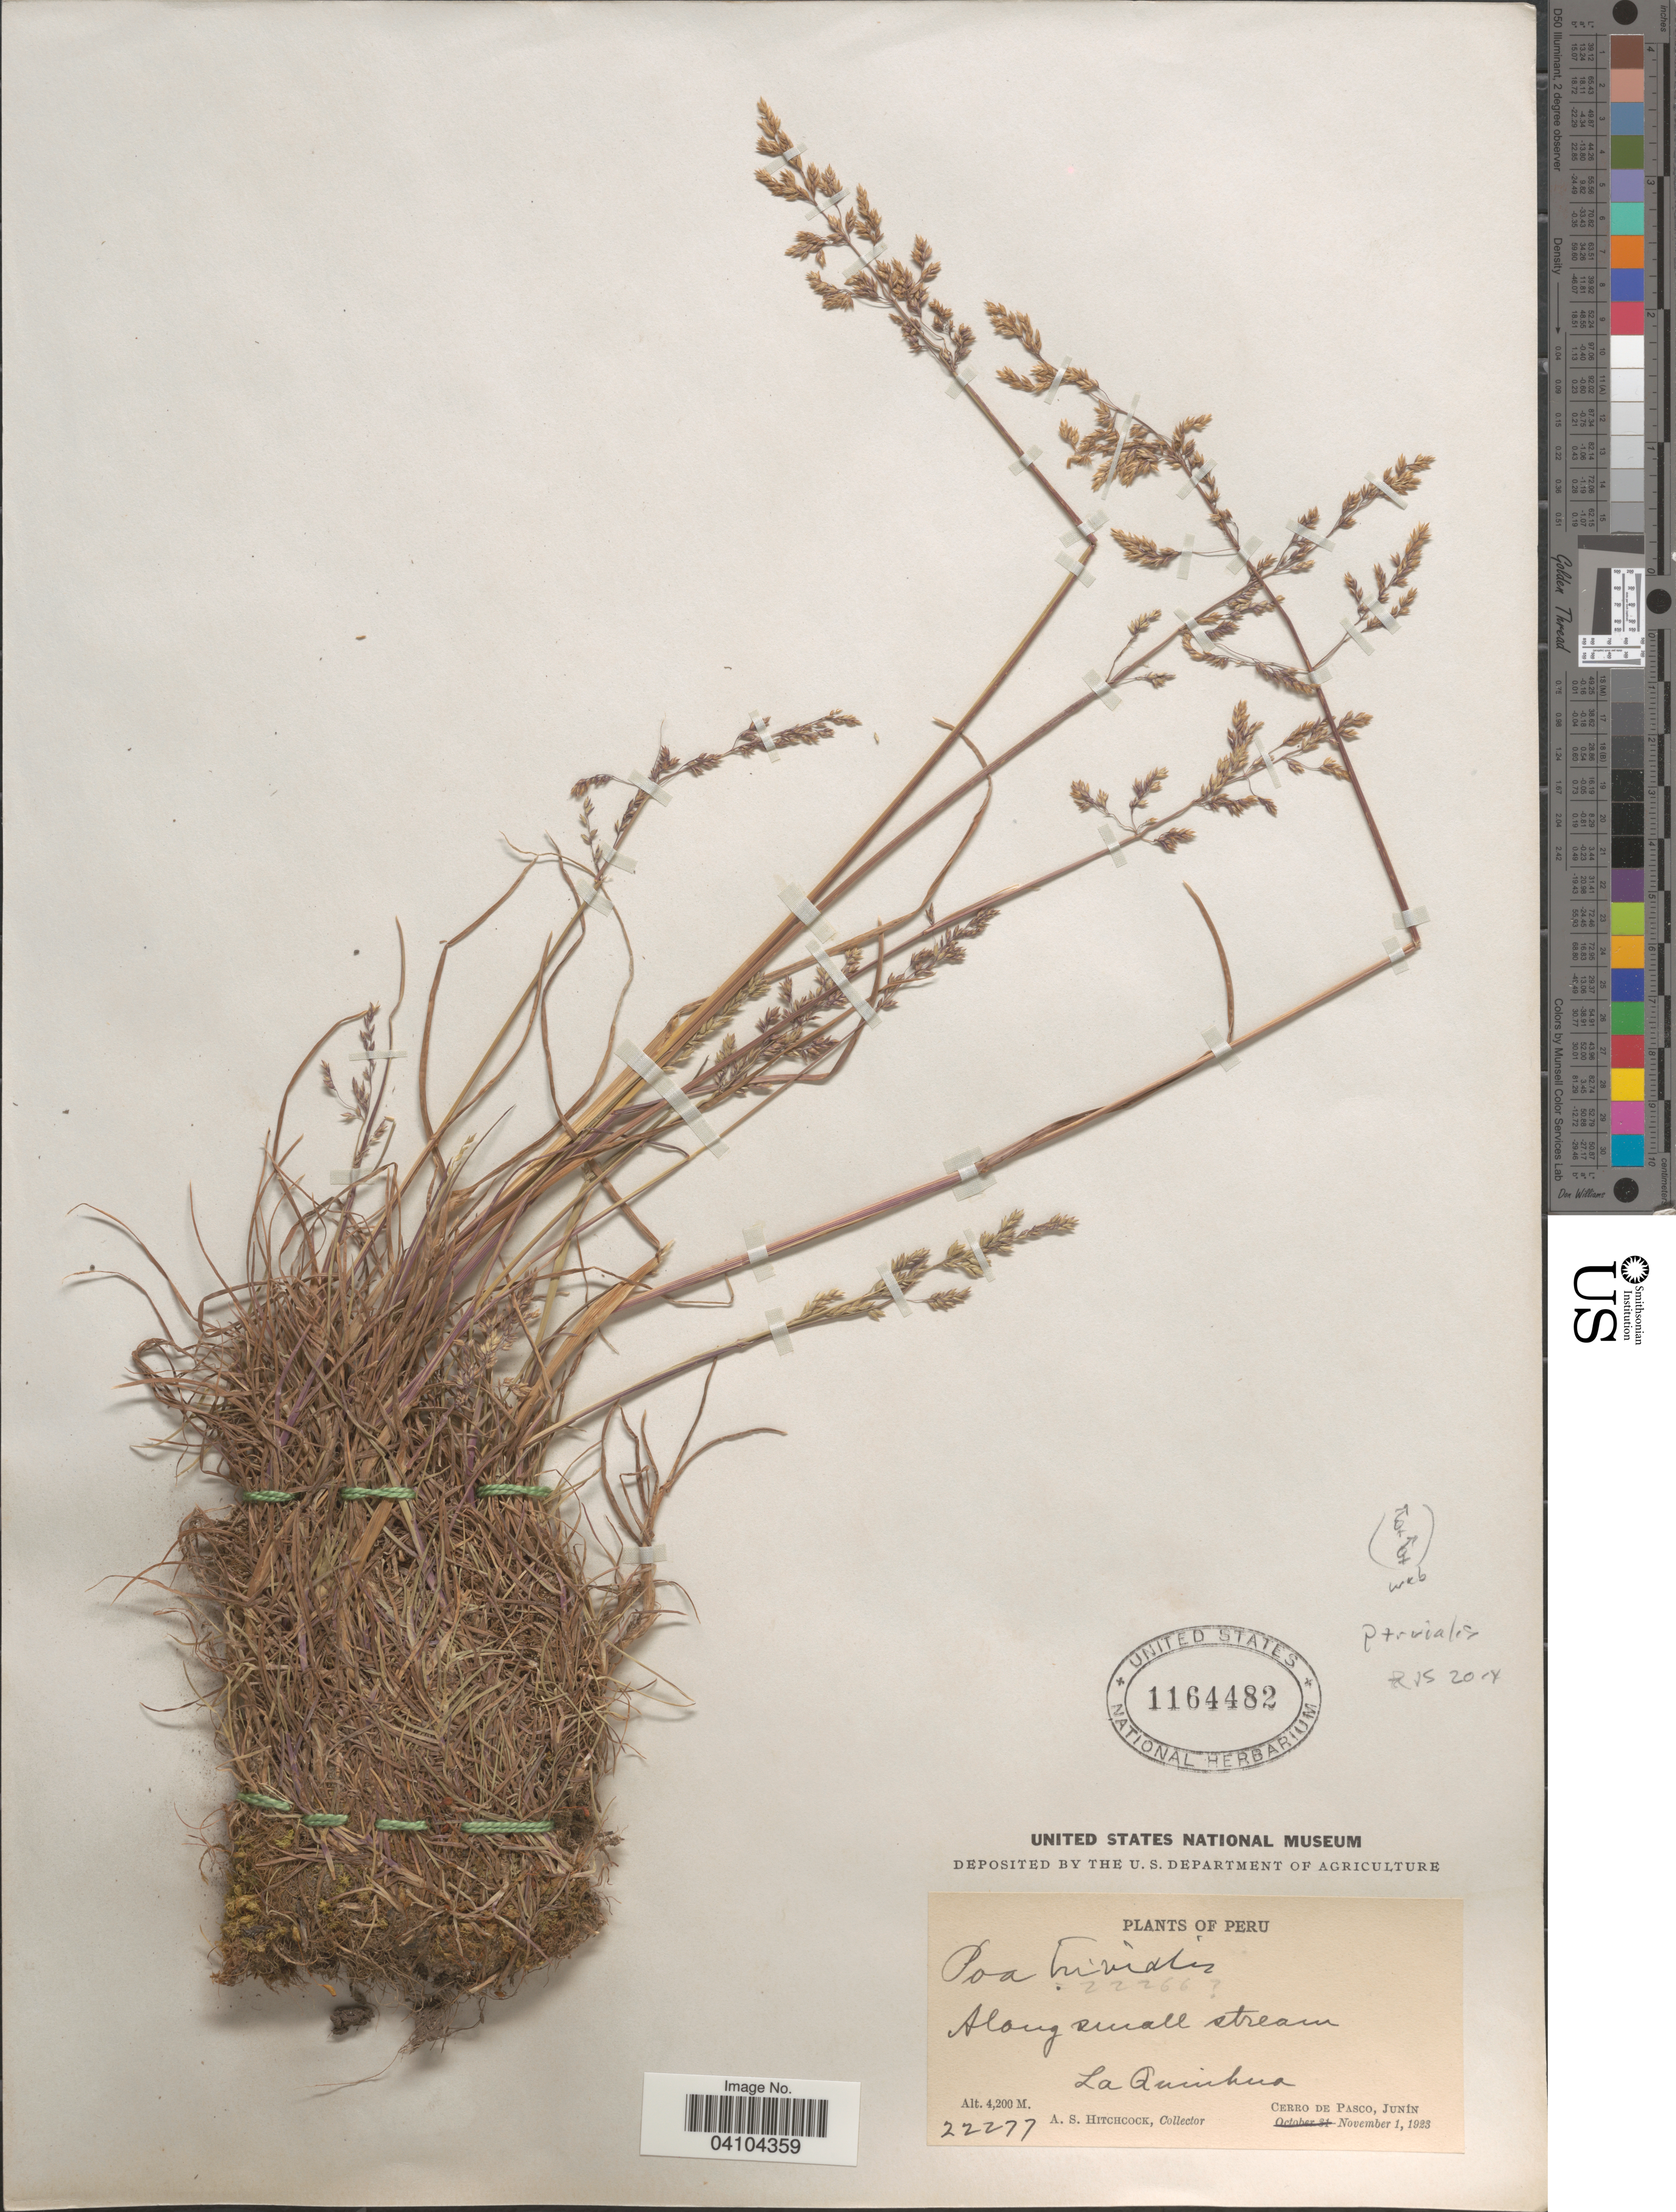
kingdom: Plantae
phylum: Tracheophyta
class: Liliopsida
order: Poales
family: Poaceae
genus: Poa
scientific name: Poa trivialis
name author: L.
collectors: A. S. Hitchcock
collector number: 22277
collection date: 1923-11-01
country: Peru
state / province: Junin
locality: La Quinhua. Cerro de Pasco.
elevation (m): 4200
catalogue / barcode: US 1164482